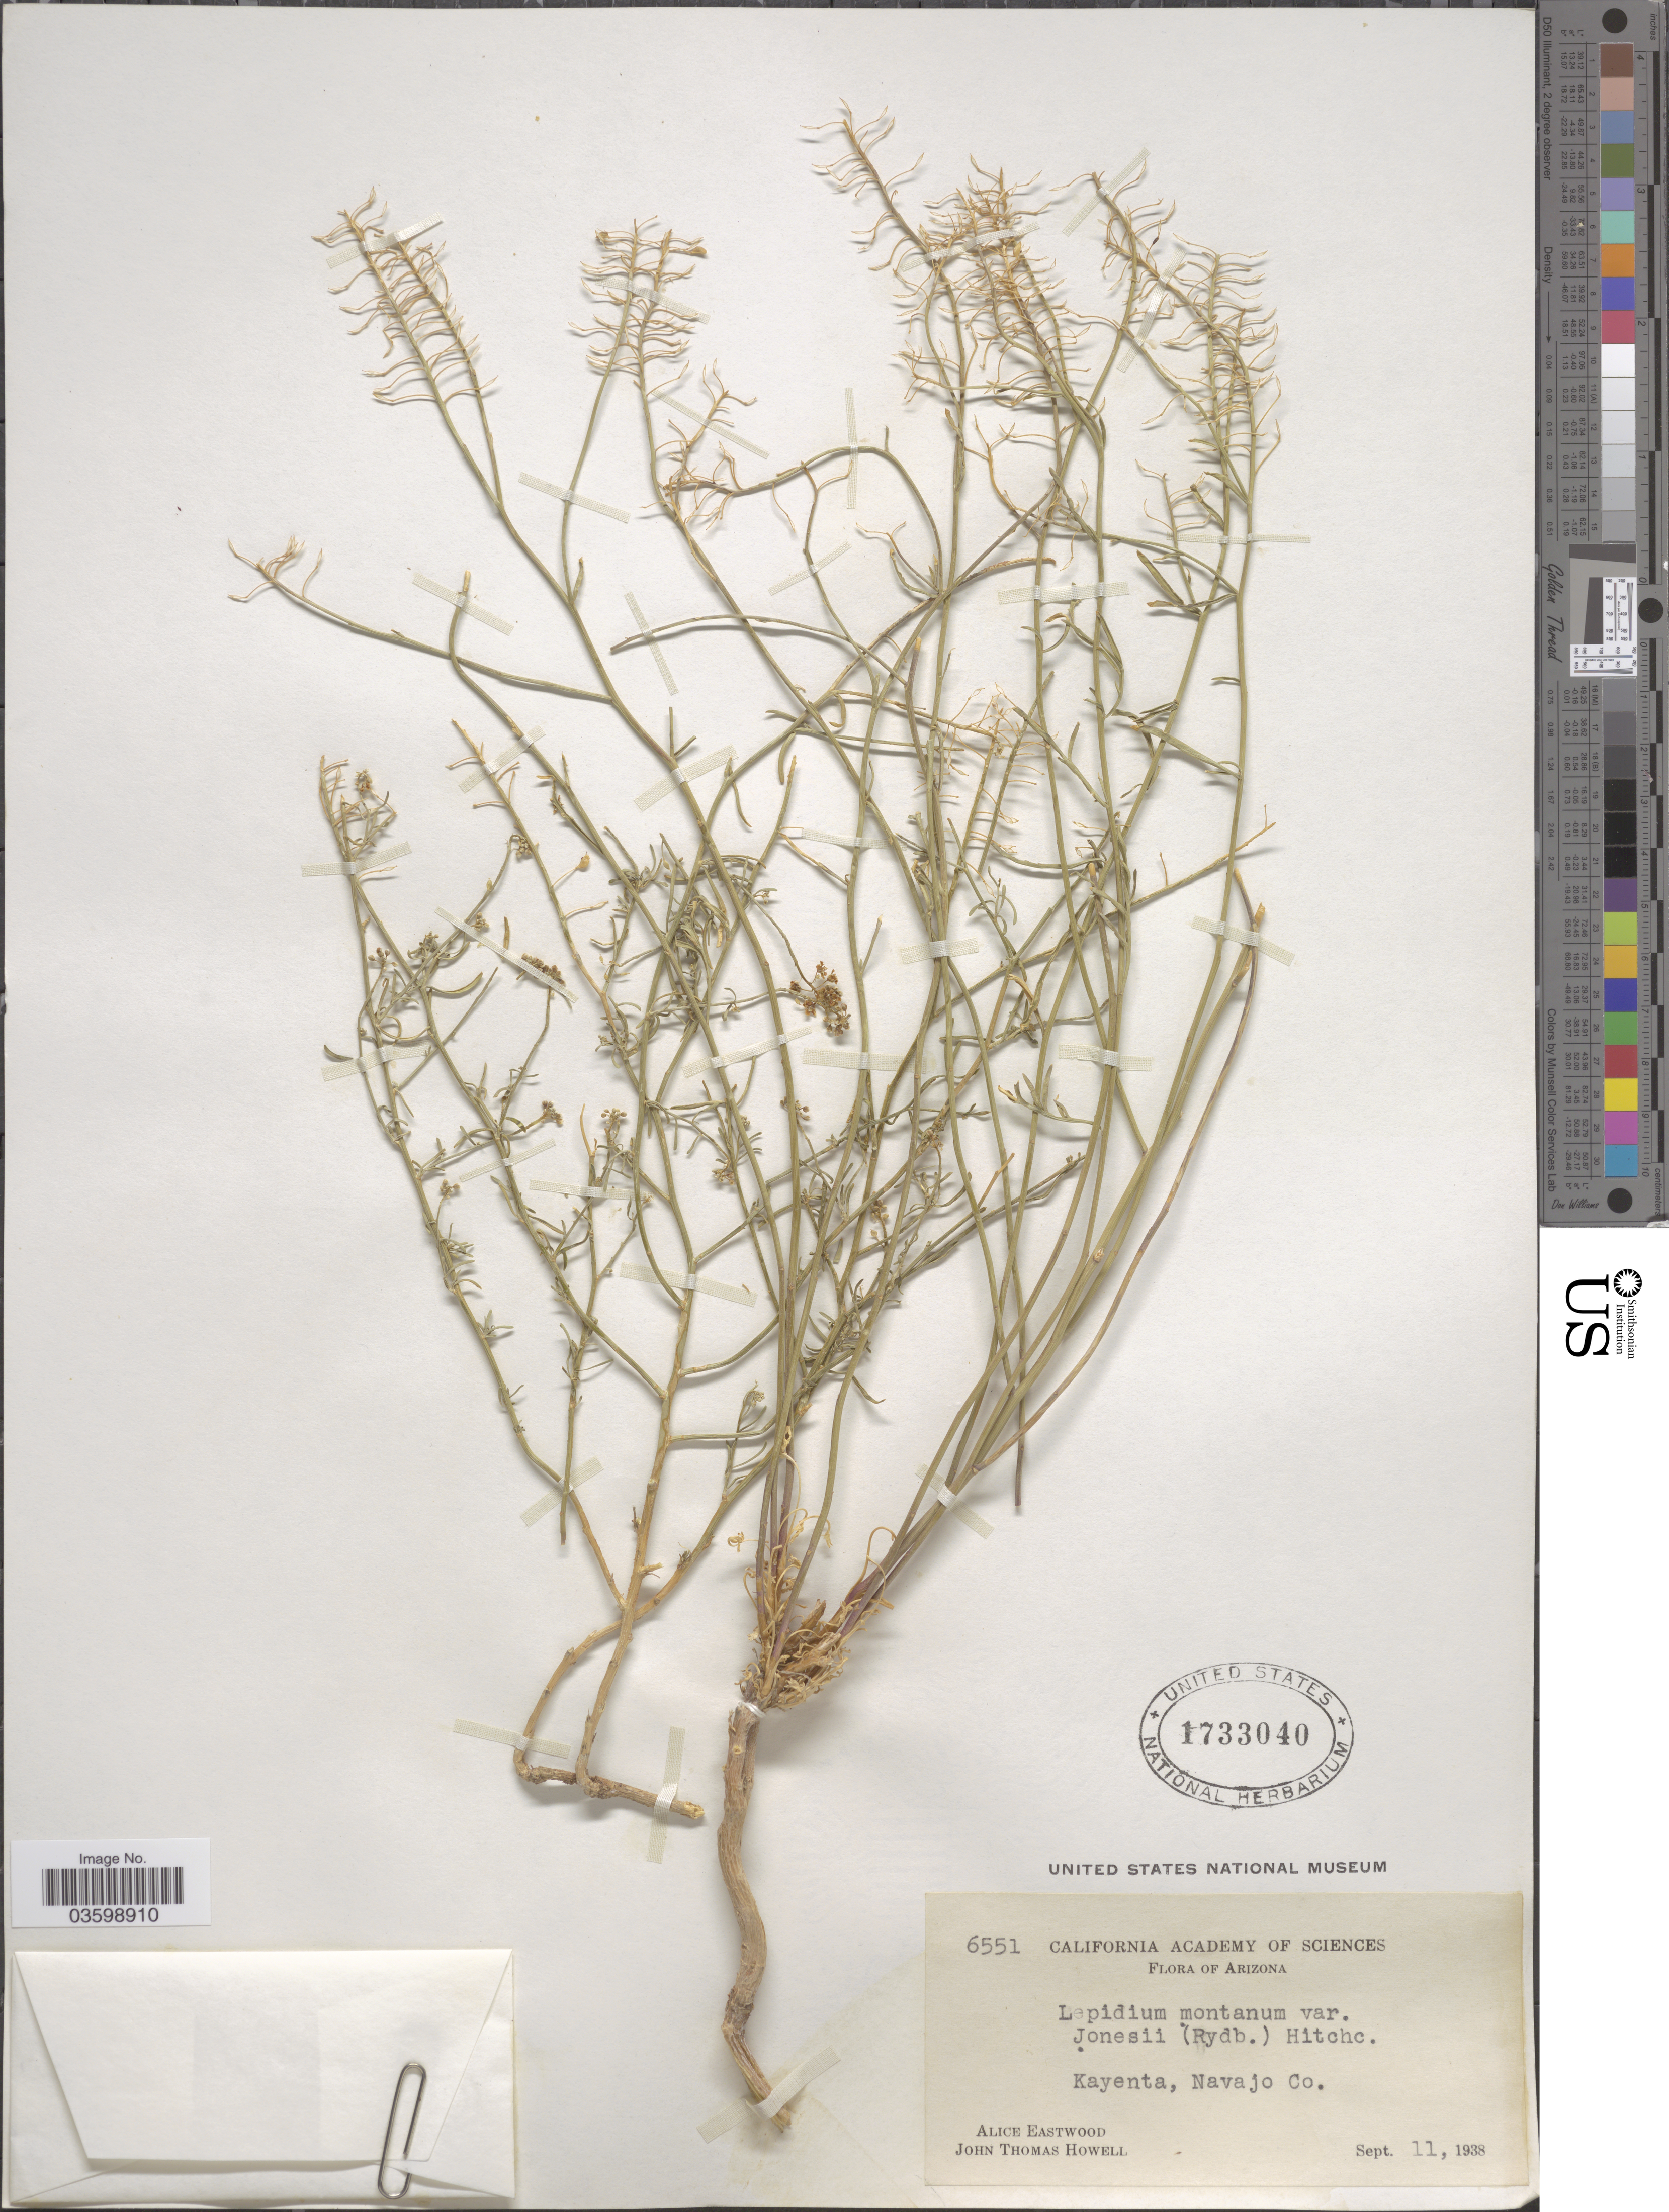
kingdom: Plantae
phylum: Tracheophyta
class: Magnoliopsida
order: Brassicales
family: Brassicaceae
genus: Lepidium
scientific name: Lepidium montanum var. jonesii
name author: (Rydb.) C.L. Hitchc.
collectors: A. Eastwood & J. T. Howell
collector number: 6551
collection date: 1938-09-11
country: United States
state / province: Arizona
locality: Kayenta, Navajo Co.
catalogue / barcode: US 1733040